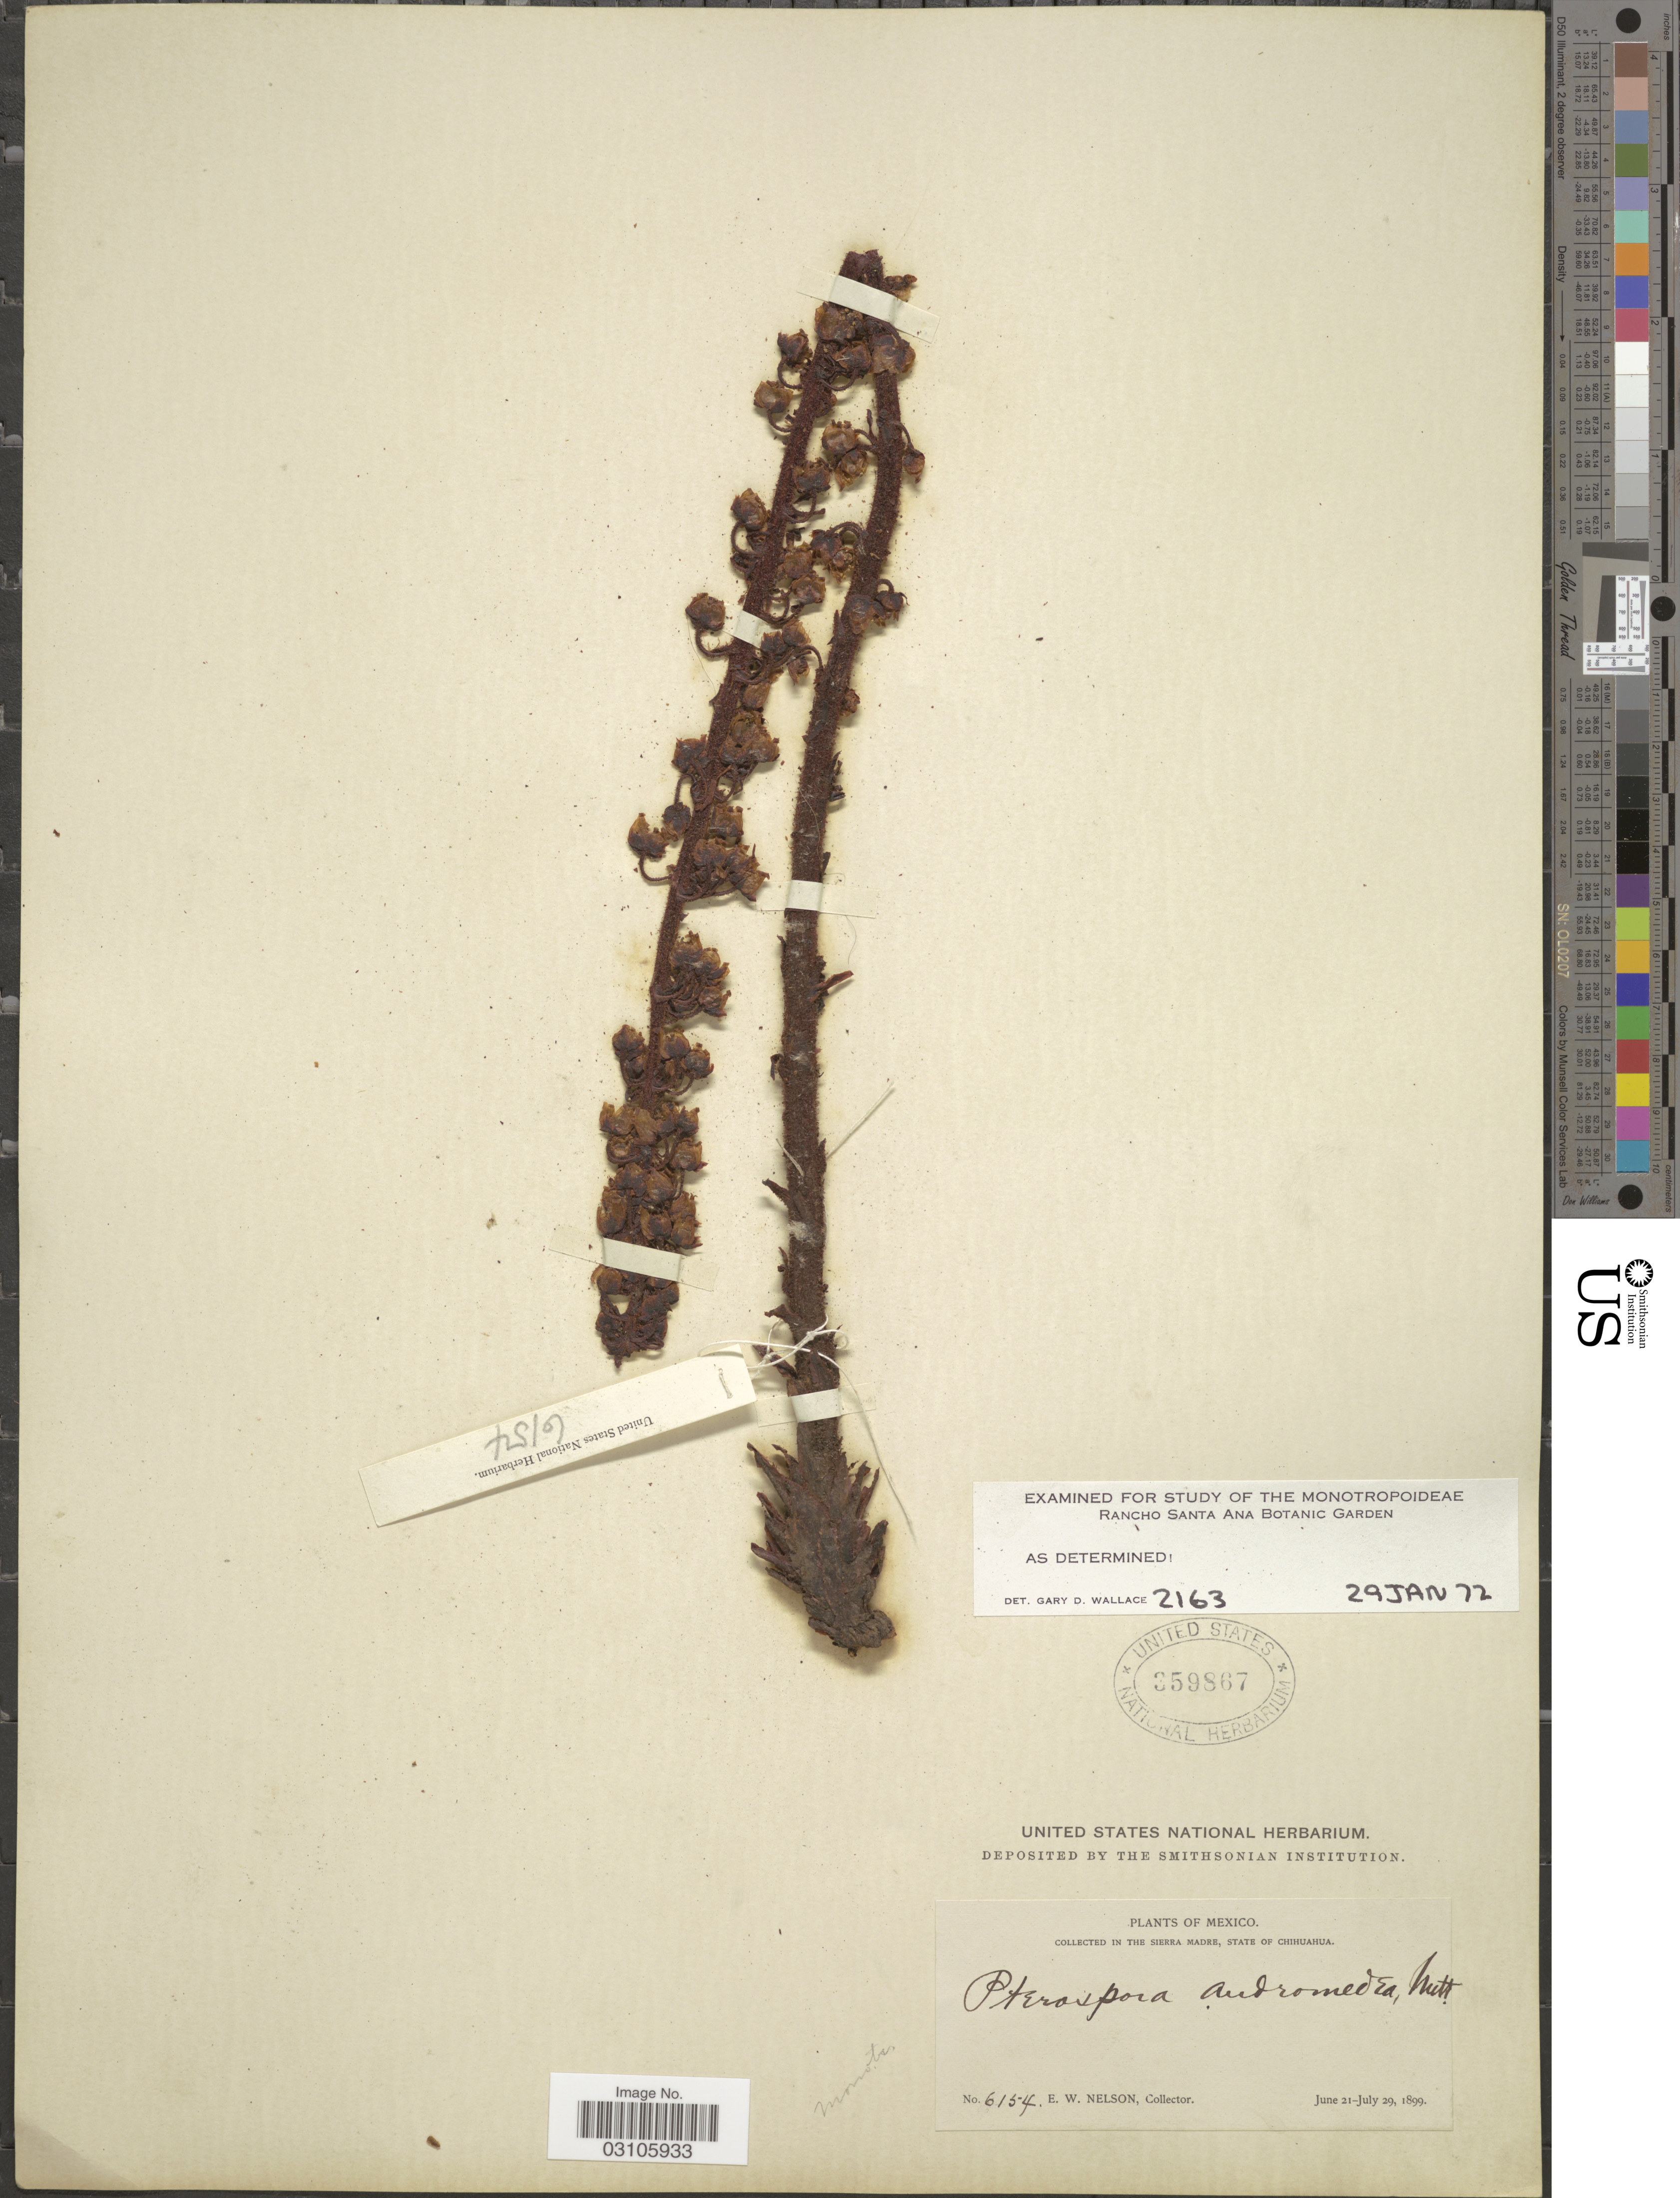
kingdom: Plantae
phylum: Tracheophyta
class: Magnoliopsida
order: Ericales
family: Ericaceae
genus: Pterospora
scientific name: Pterospora andromedea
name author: Nutt.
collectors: E. W. Nelson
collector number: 6154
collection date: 1899-06-21/1899-07-29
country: Mexico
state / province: Chihuahua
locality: The Sierra Madre.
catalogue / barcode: US 359867